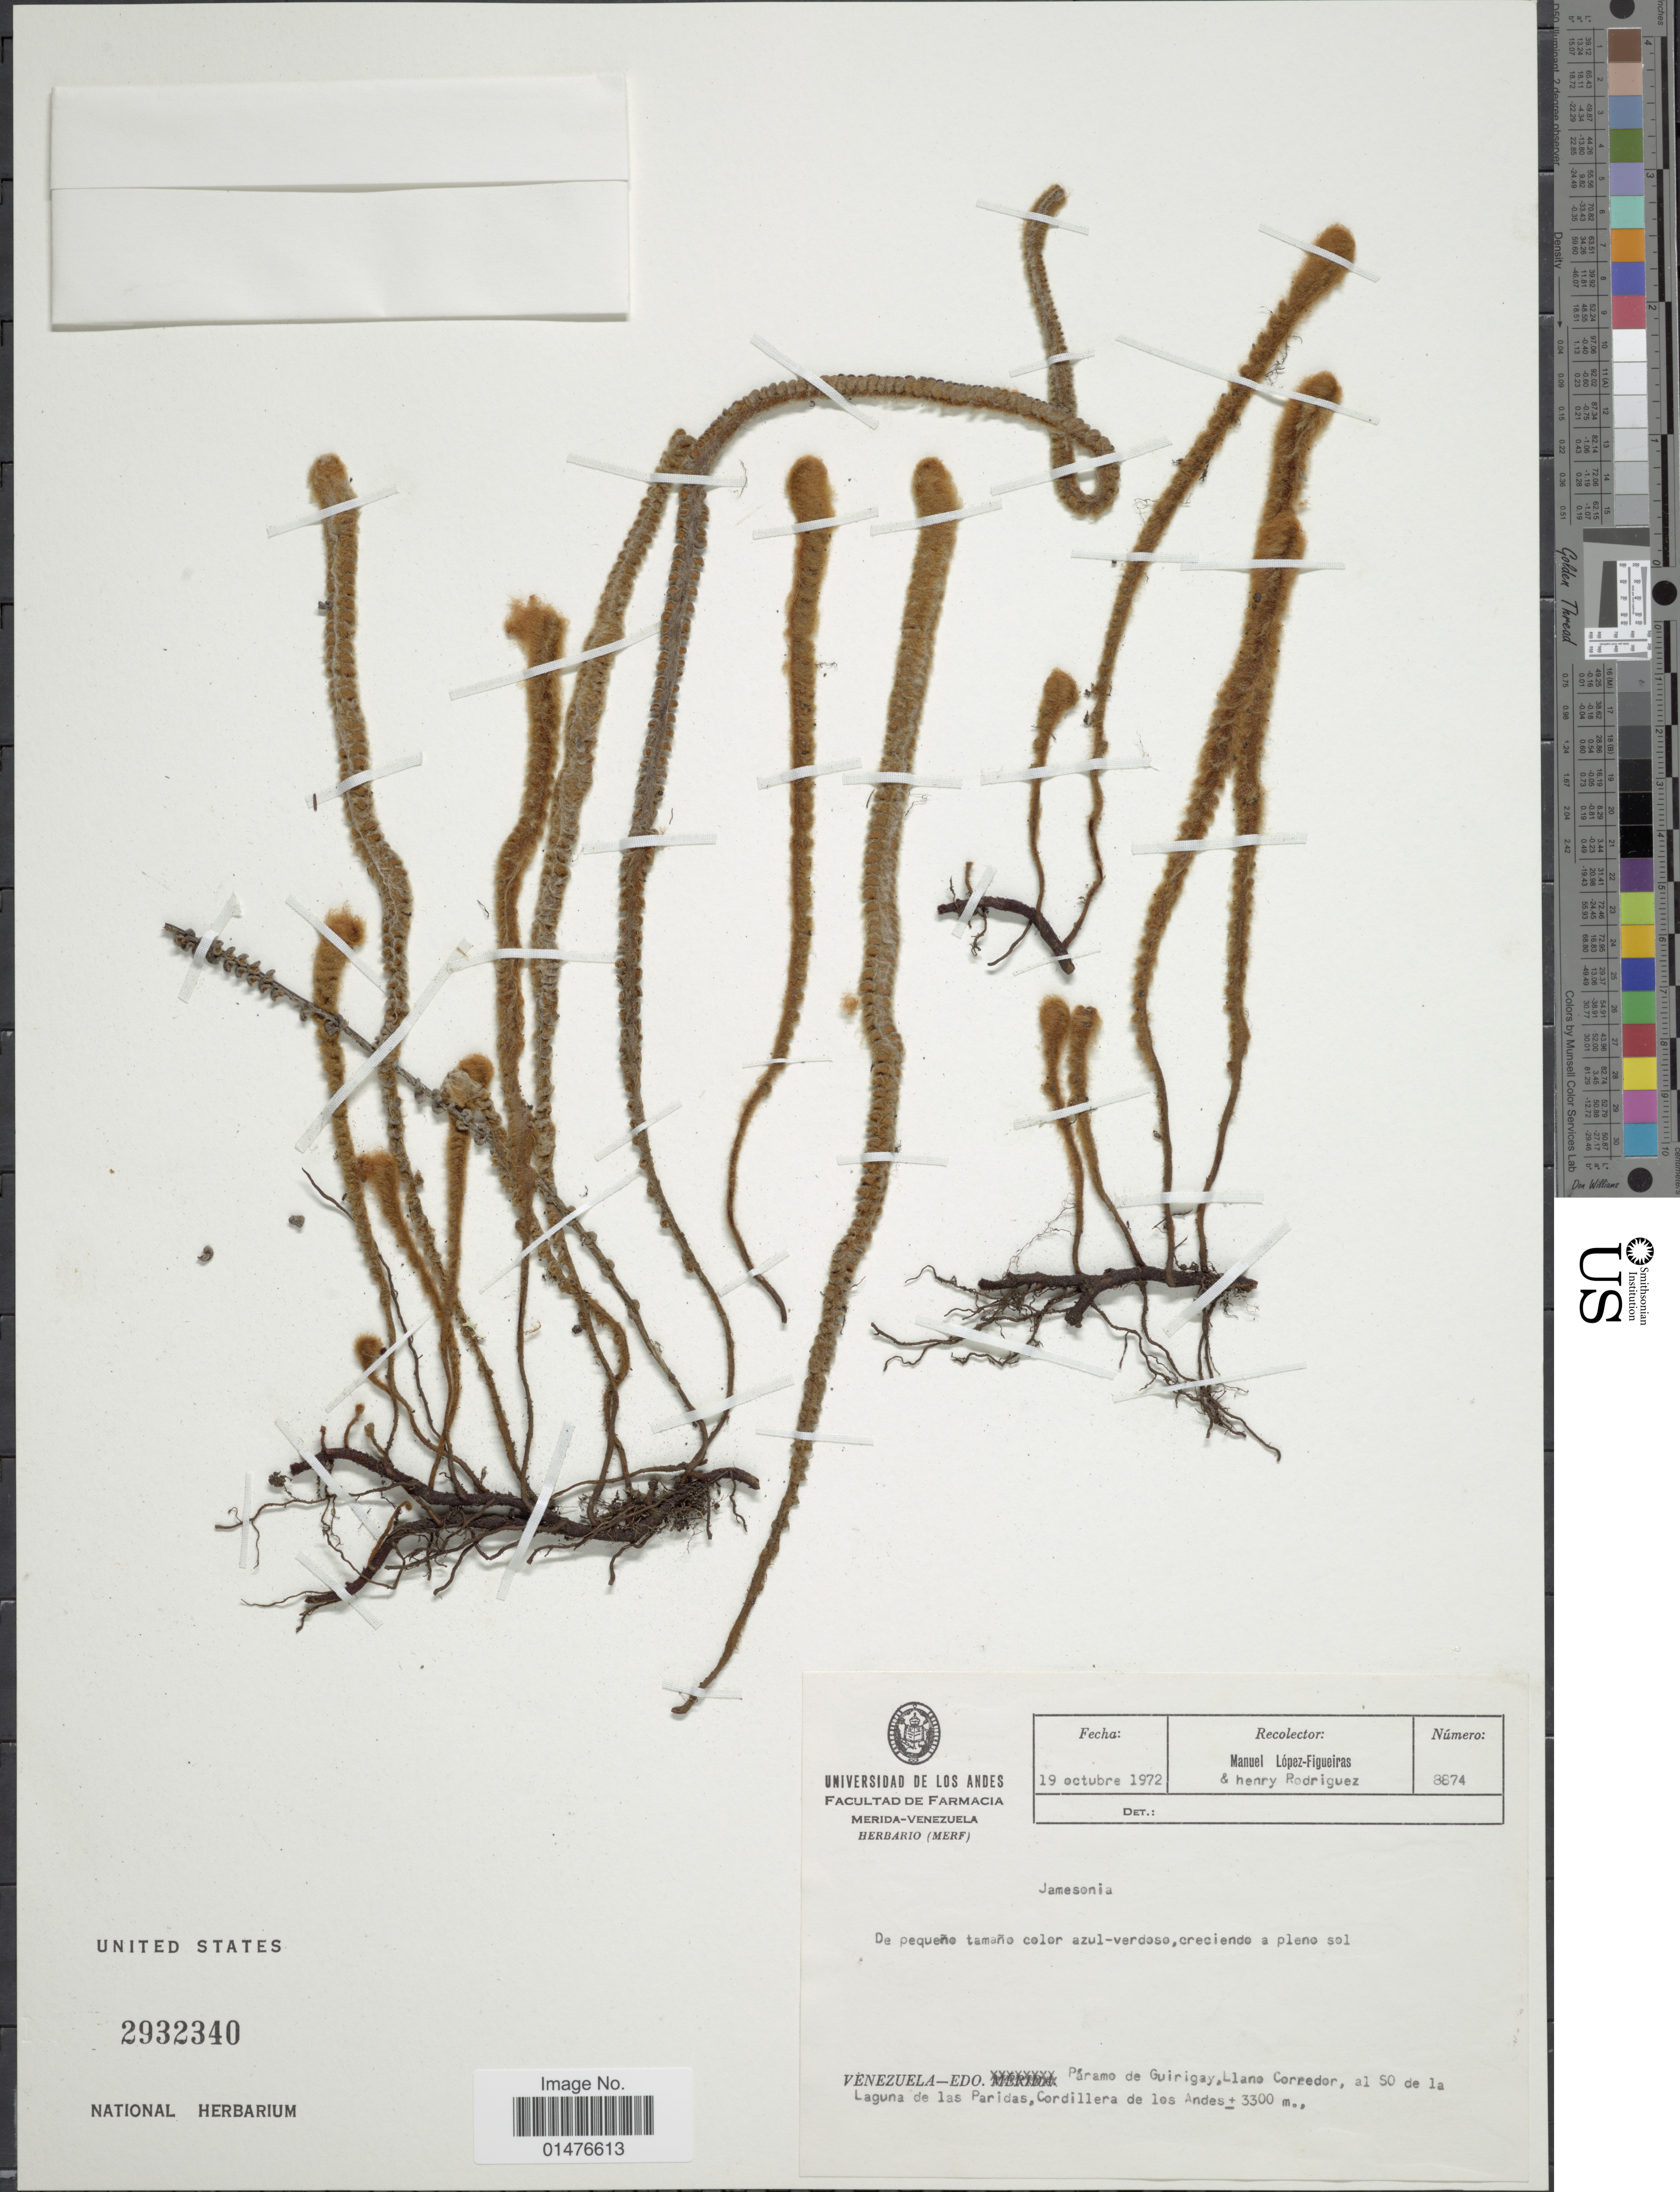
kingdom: Plantae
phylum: Tracheophyta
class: Polypodiopsida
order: Polypodiales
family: Pteridaceae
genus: Jamesonia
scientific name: Jamesonia sp.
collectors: M. López Figueiras & H. A. Rodriguez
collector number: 8674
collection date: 1972-10-19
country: Venezuela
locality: Edo. Páramo de Guirigay, Llano Corredor, al SO de la Laguna de las Paridas, Cordillera de los Andes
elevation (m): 3300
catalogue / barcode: US 2932340